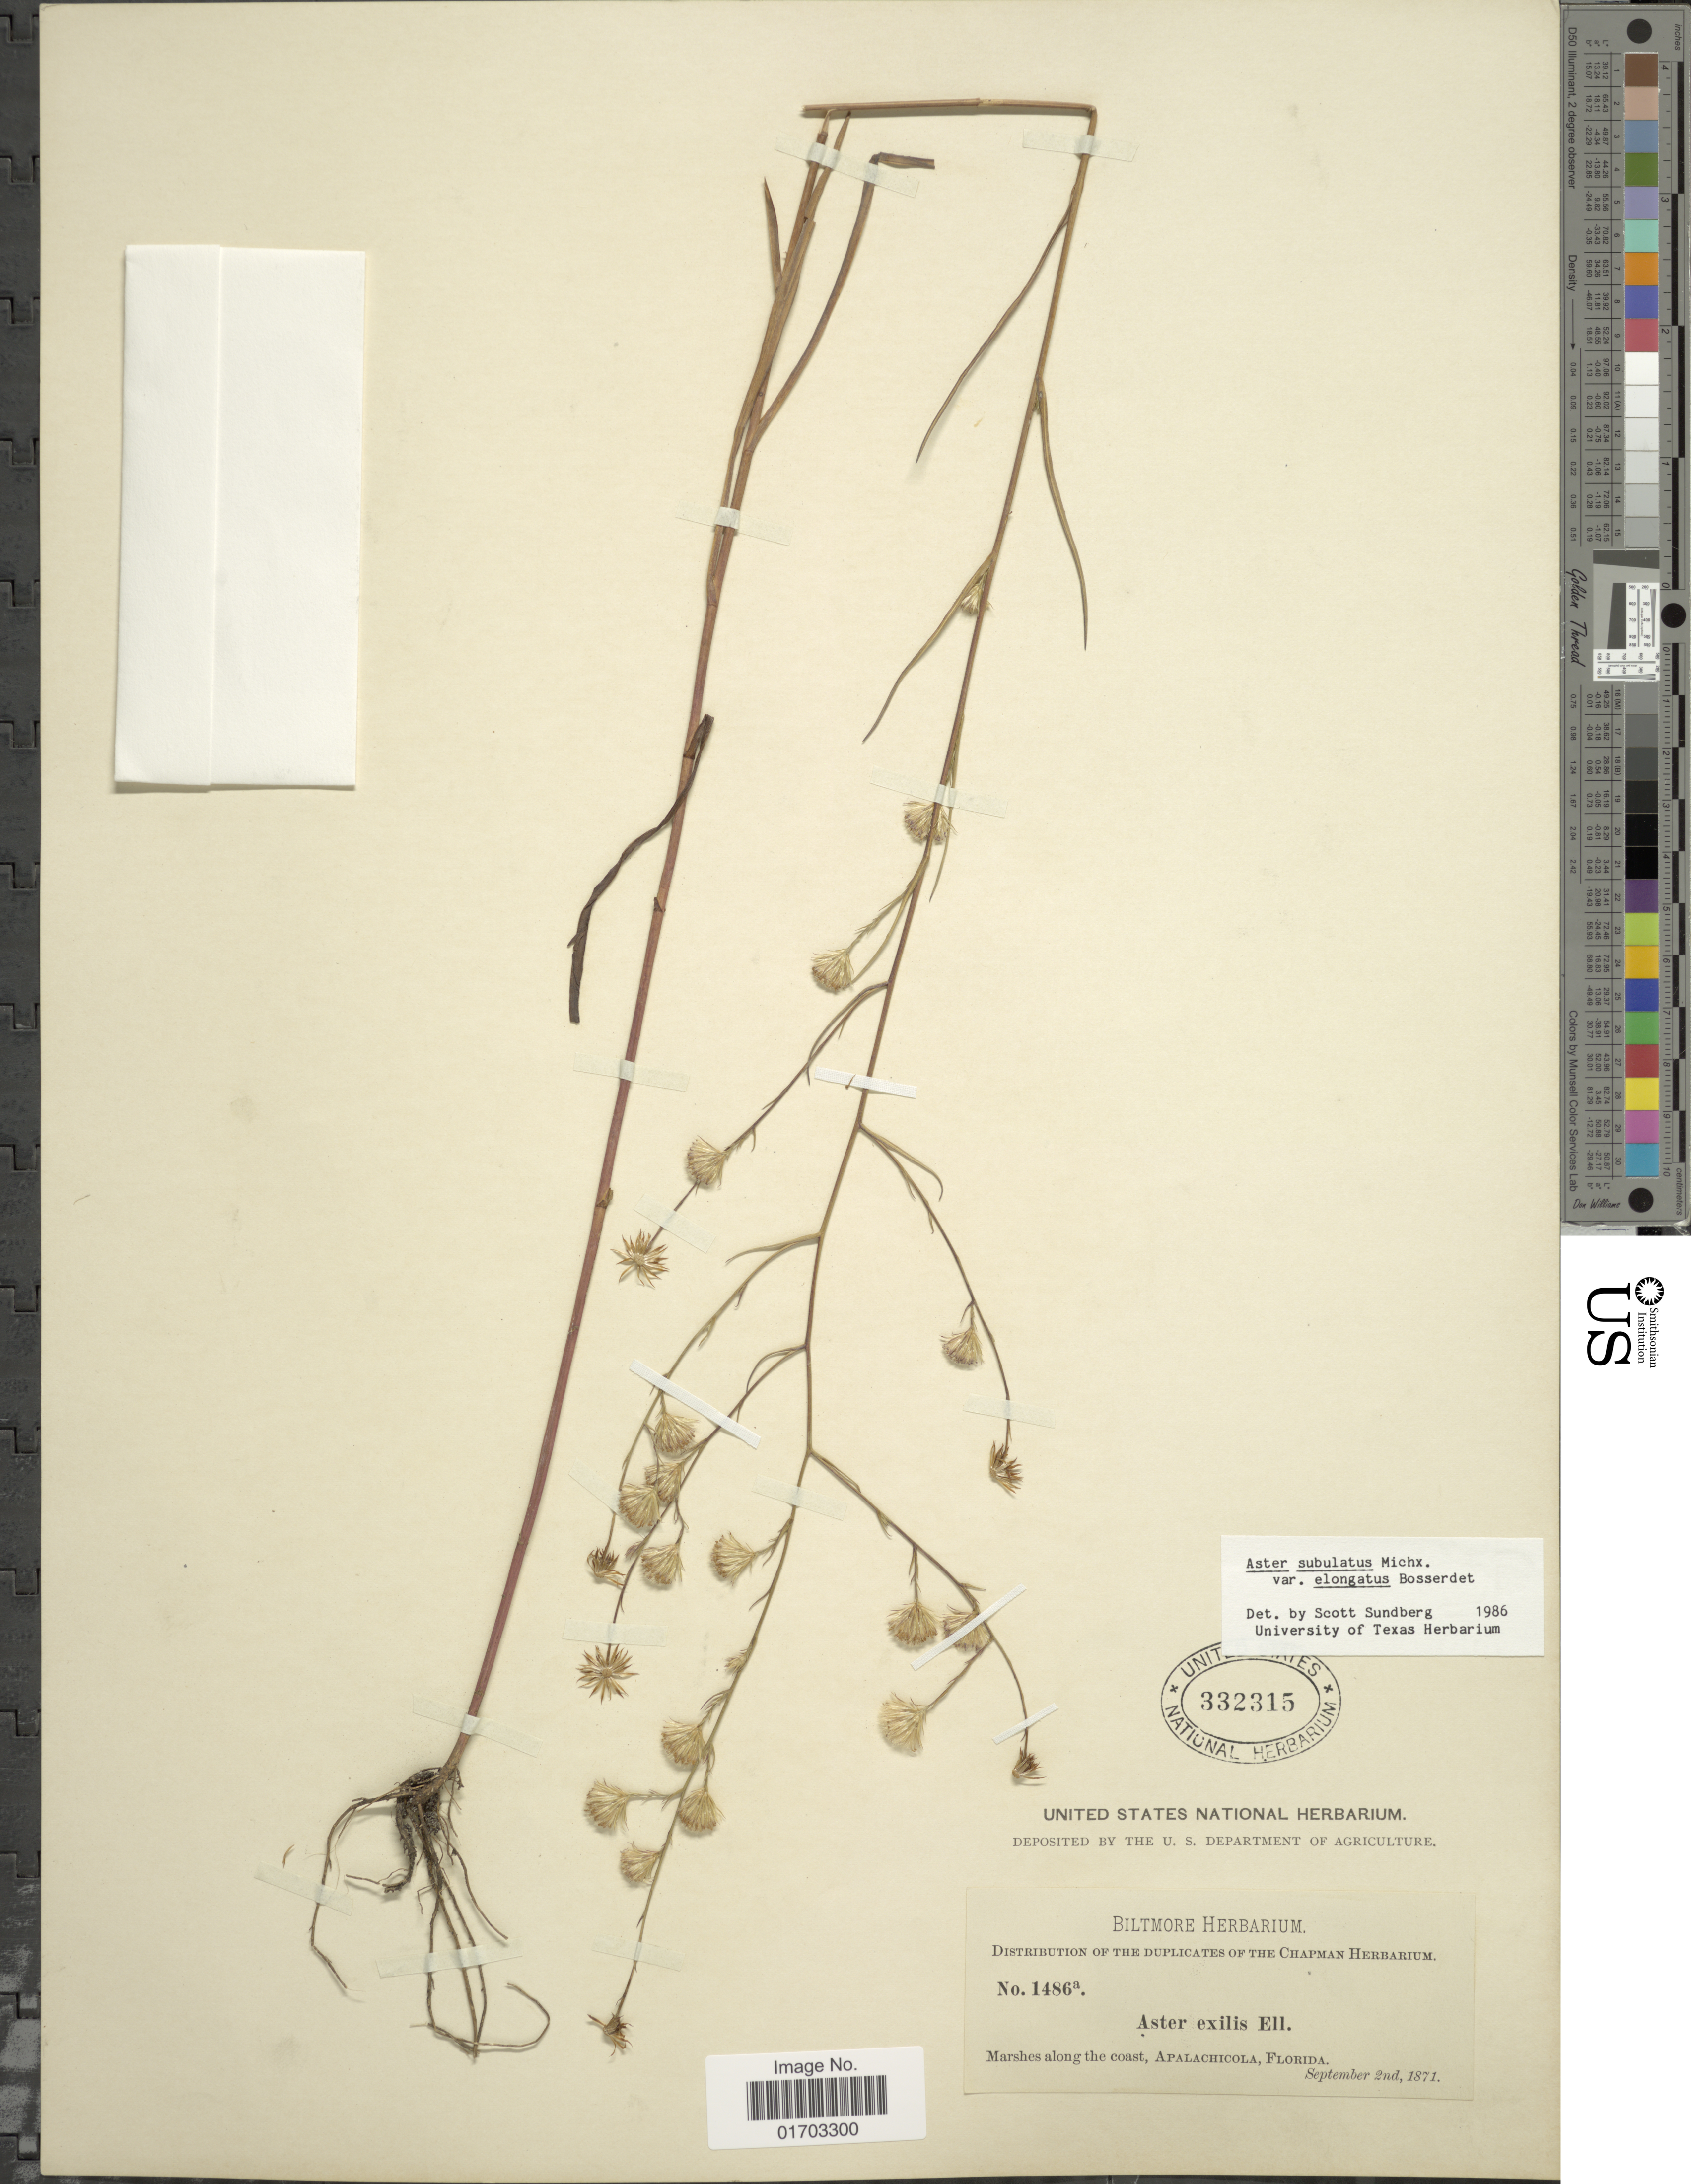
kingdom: Plantae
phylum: Tracheophyta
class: Magnoliopsida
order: Asterales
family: Asteraceae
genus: Symphyotrichum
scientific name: Symphyotrichum bahamense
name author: (Britton) G.L. Nesom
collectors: ex herb. Biltmore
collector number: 1486a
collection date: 1871-09-02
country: United States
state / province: Florida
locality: Marshes along the coast, Apalachicola.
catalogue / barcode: US 332315